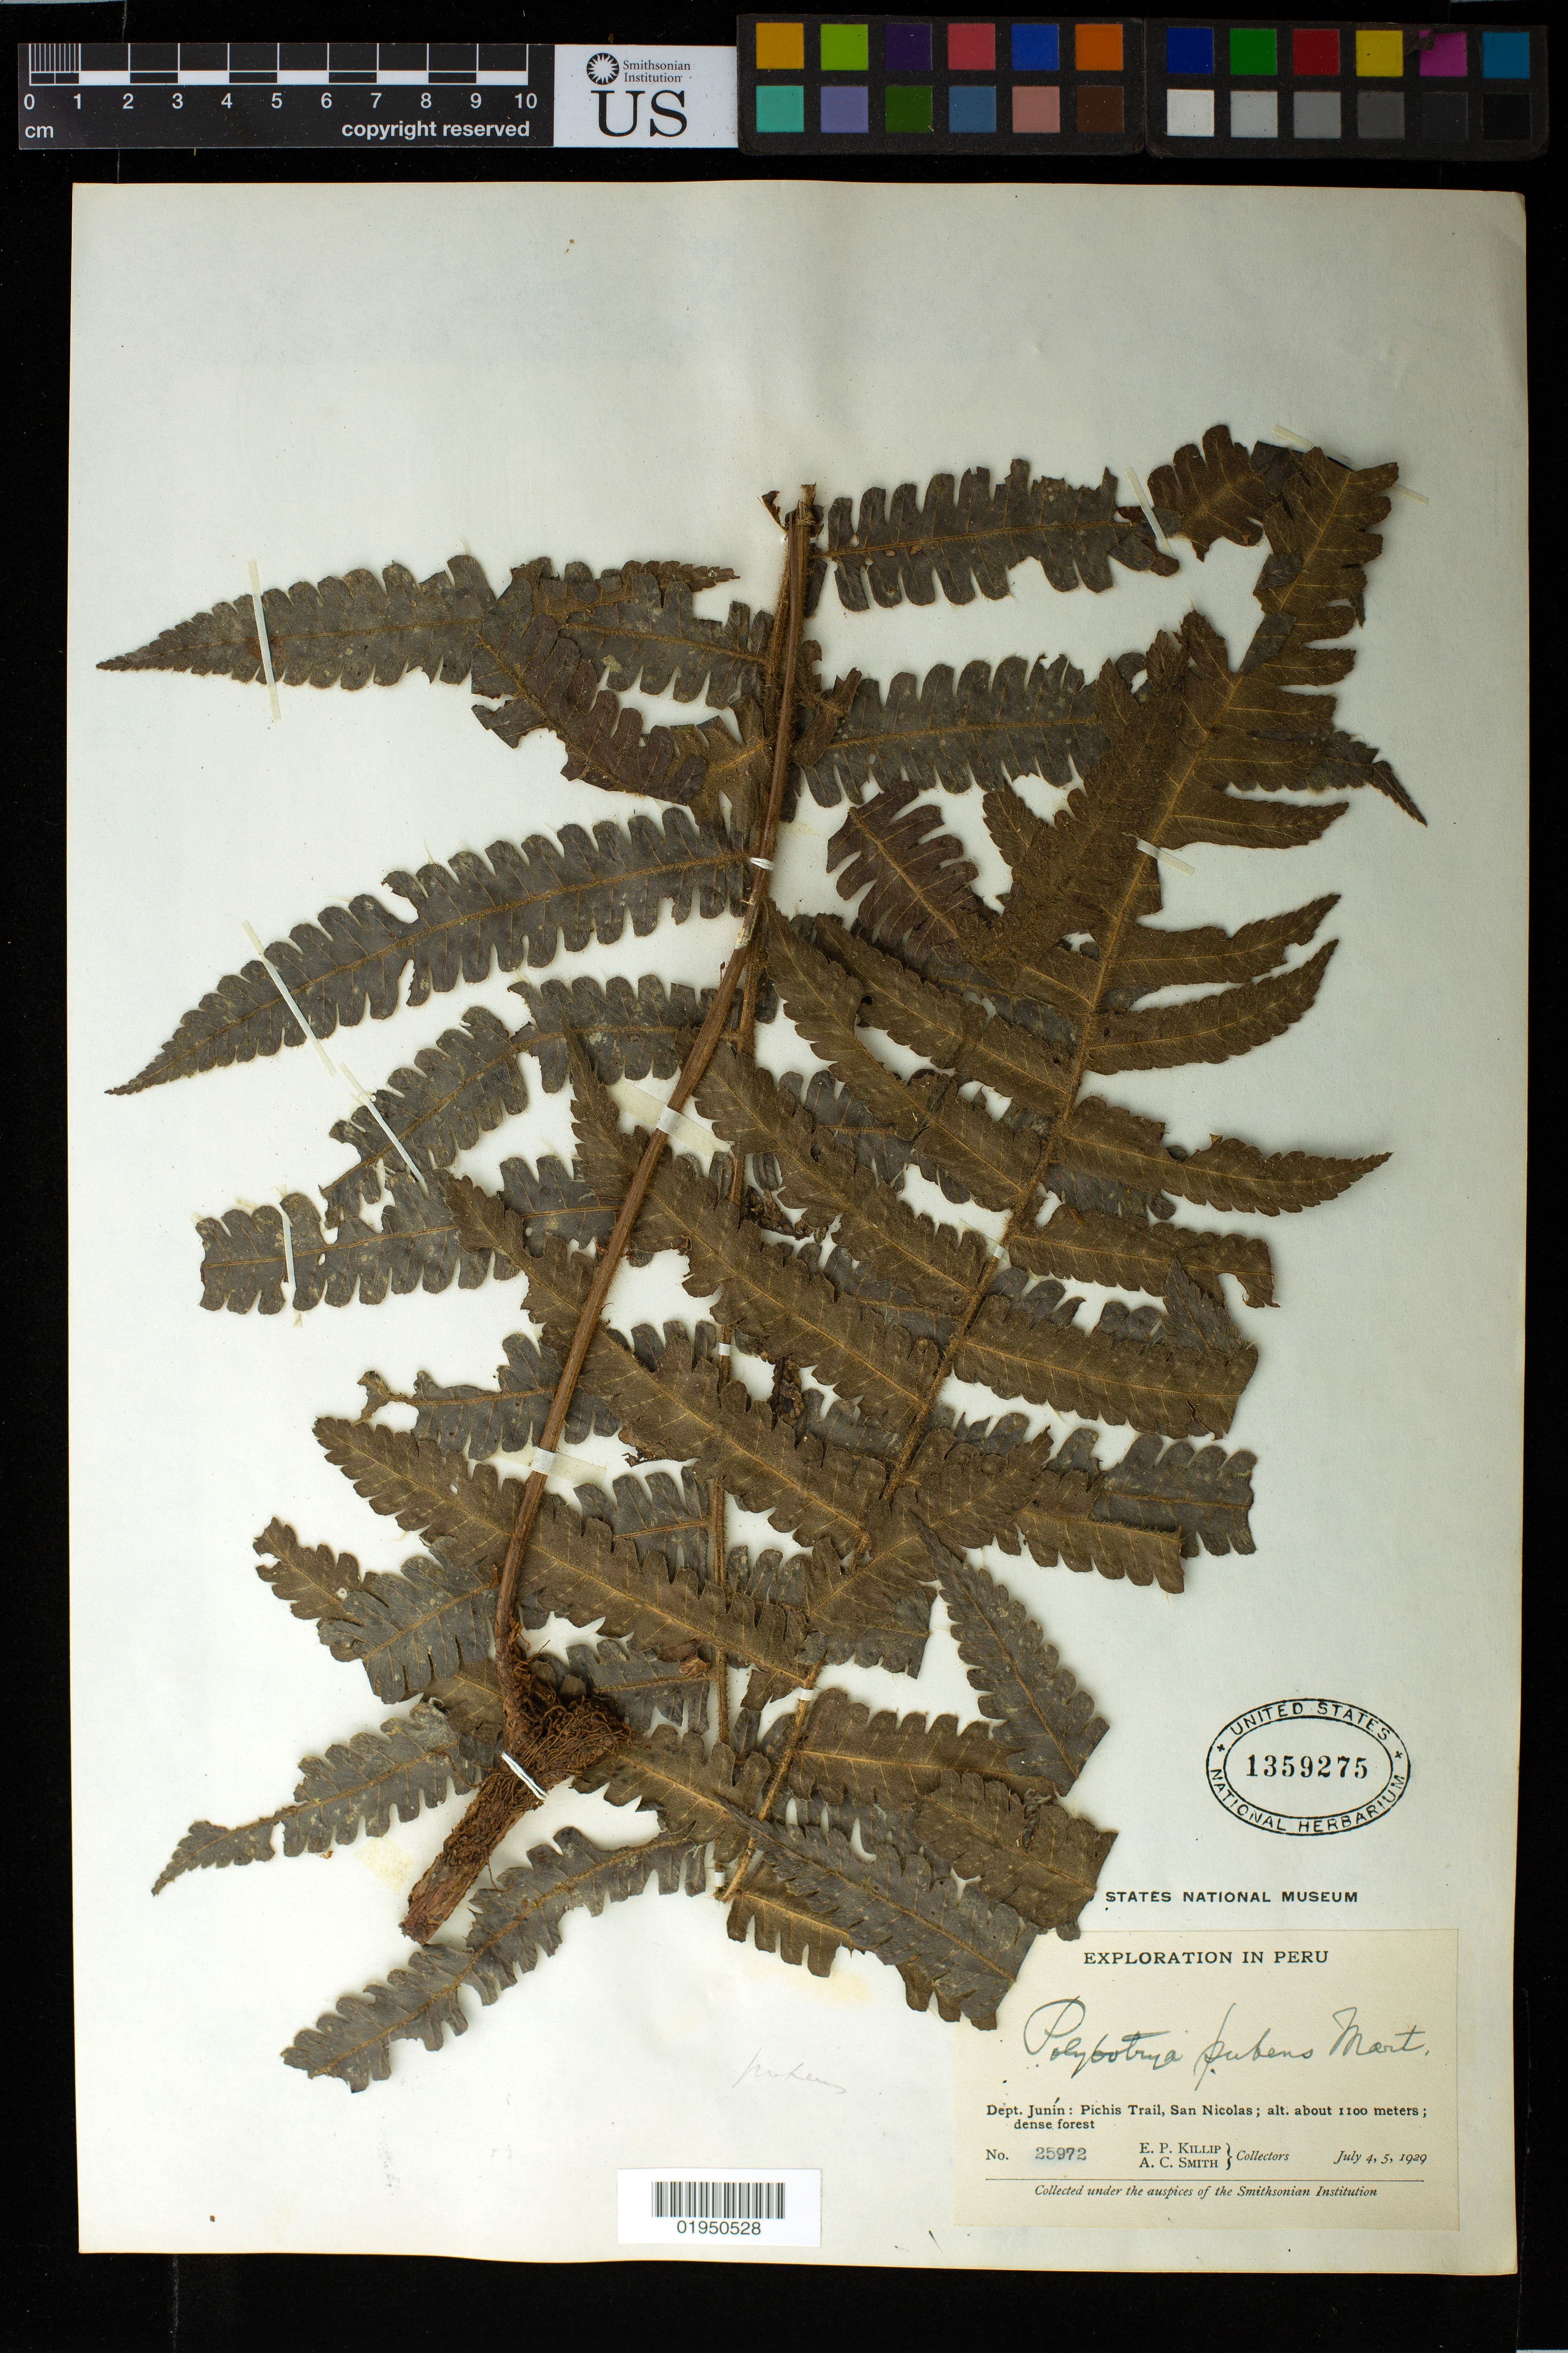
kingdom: Plantae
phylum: Tracheophyta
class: Polypodiopsida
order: Polypodiales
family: Dryopteridaceae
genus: Polybotrya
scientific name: Polybotrya pubens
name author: Mart.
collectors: E. P. Killip & A. C. Smith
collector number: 25972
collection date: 1929-07-04/1929-07-05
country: Peru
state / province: Junín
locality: Pichis Trail, San Nicolas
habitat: Dense forest.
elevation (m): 1100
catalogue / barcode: US 1359275